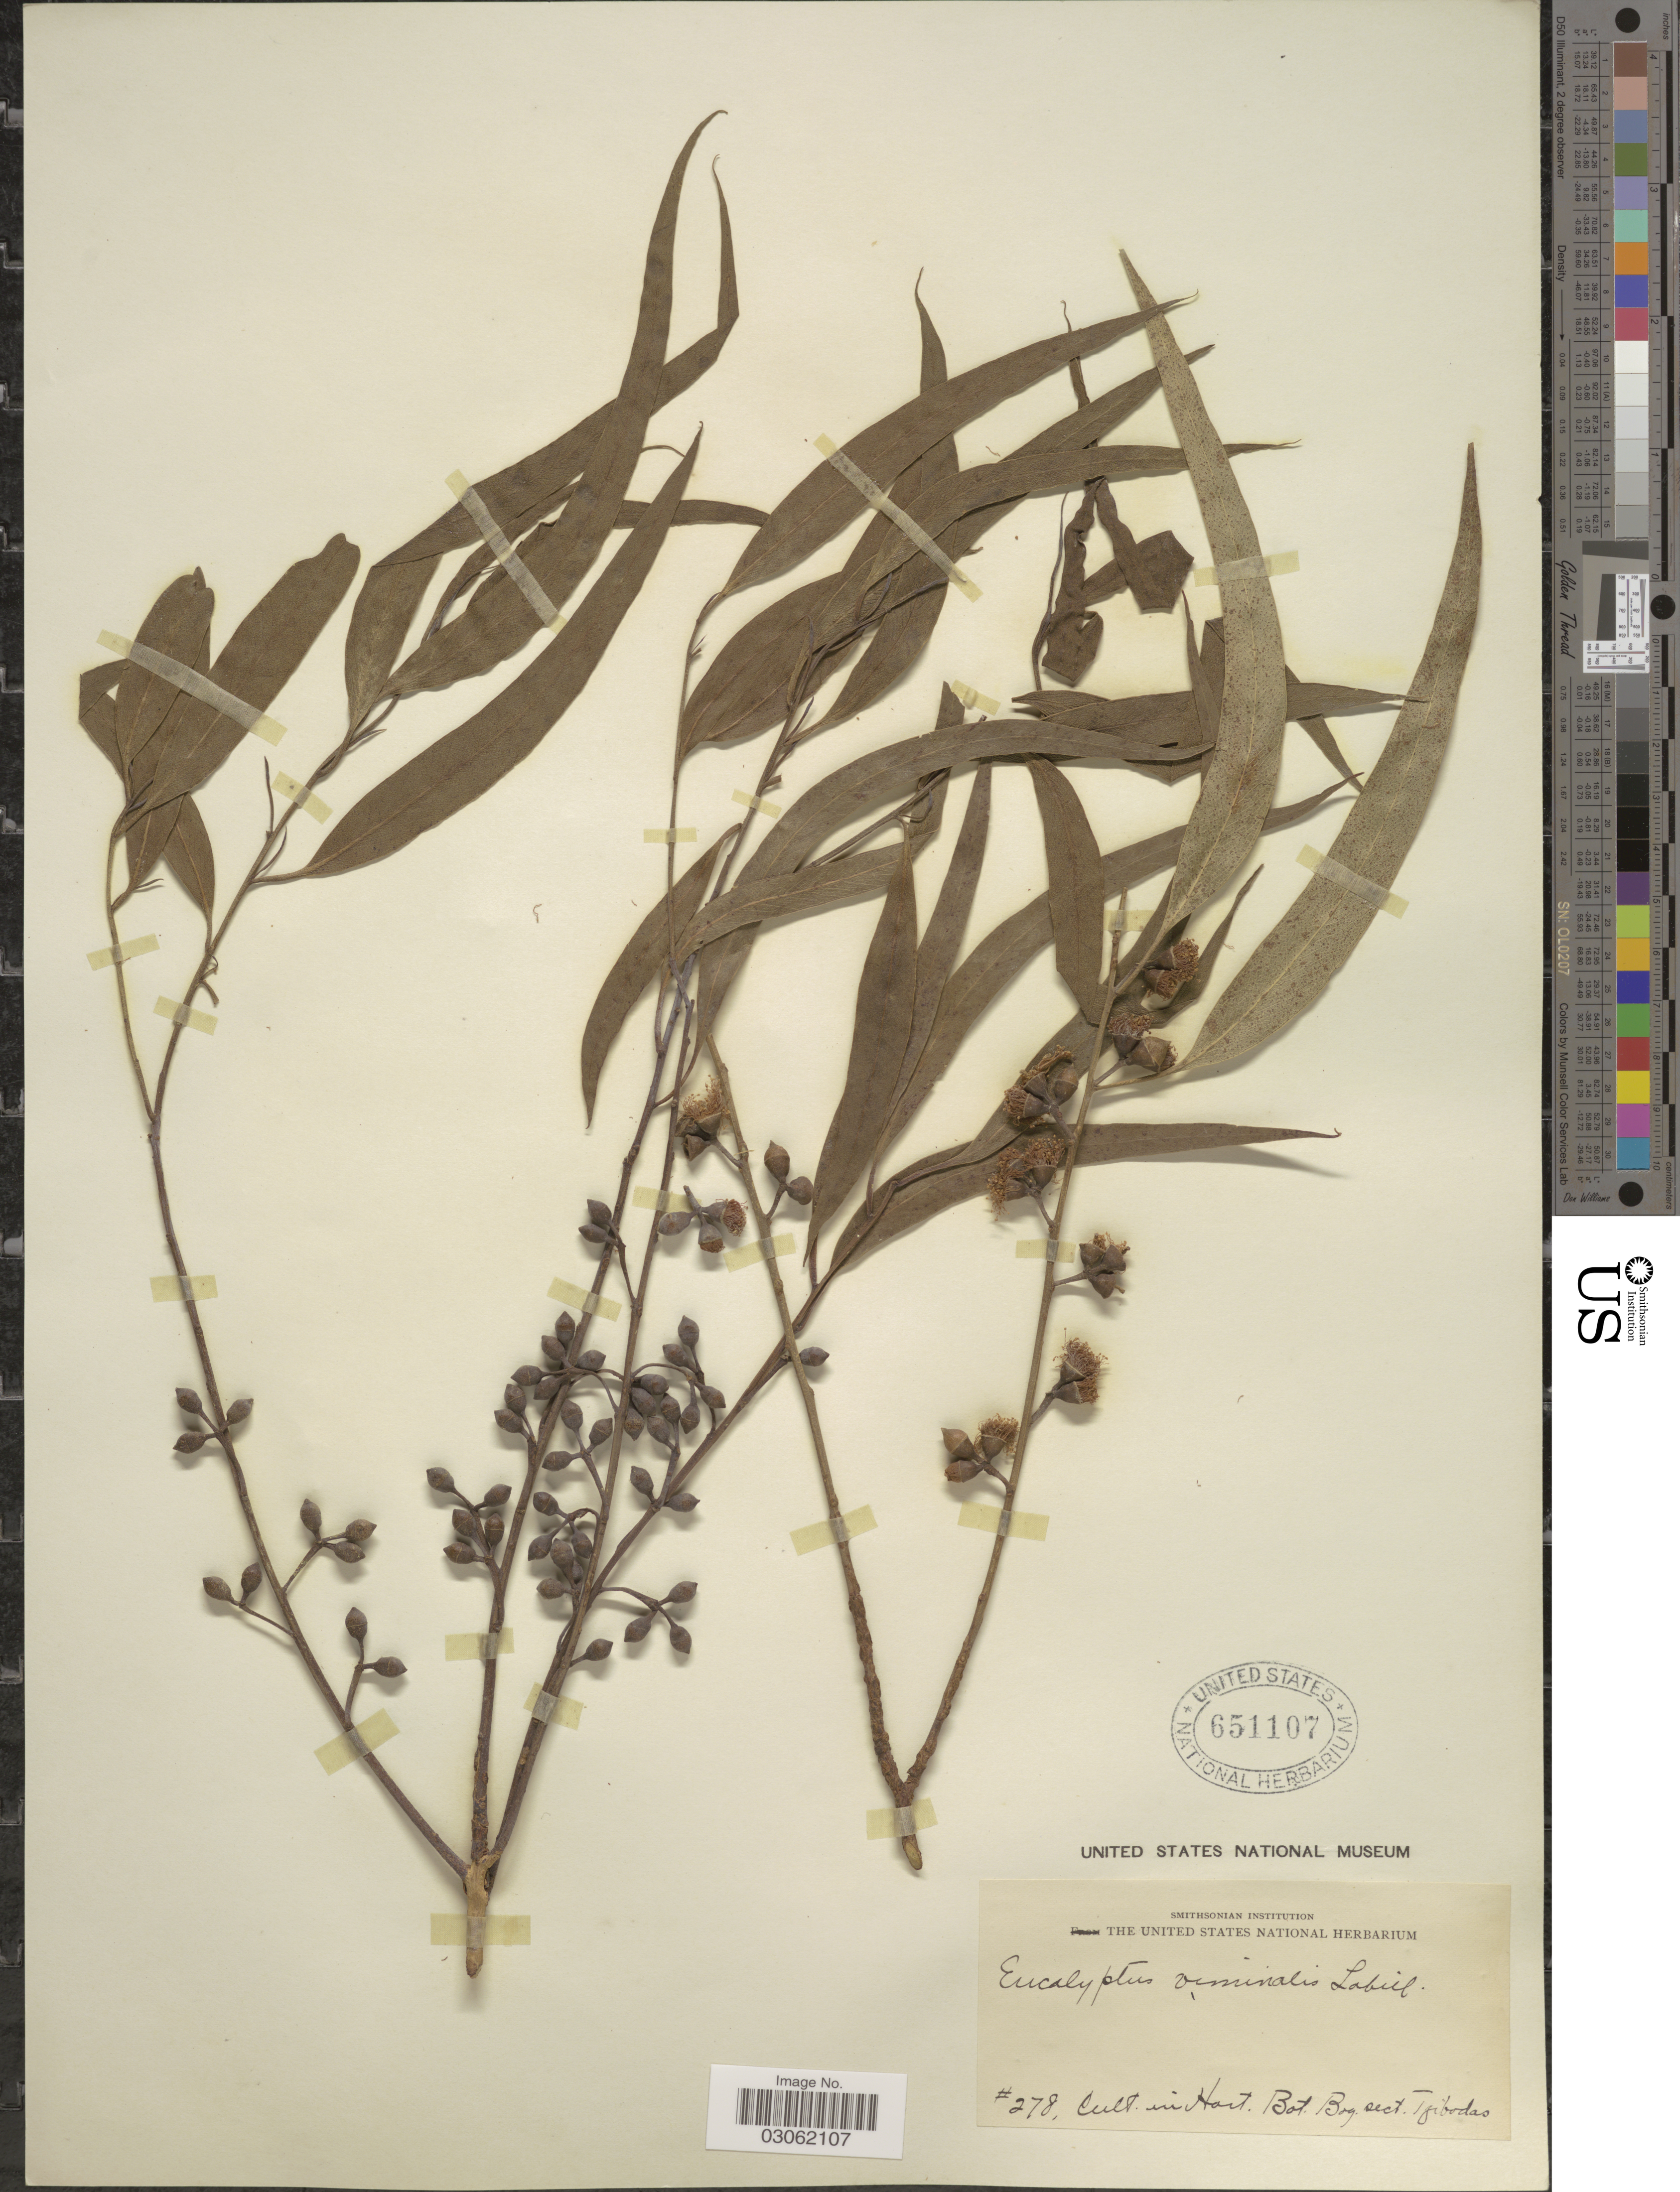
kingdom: Plantae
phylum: Tracheophyta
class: Magnoliopsida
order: Myrtales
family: Myrtaceae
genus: Eucalyptus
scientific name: Eucalyptus viminalis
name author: Labill.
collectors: ex herb. United States National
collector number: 278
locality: Cult. in Hort. Bot. Bog. sect. Tjibodas.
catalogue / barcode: US 651107